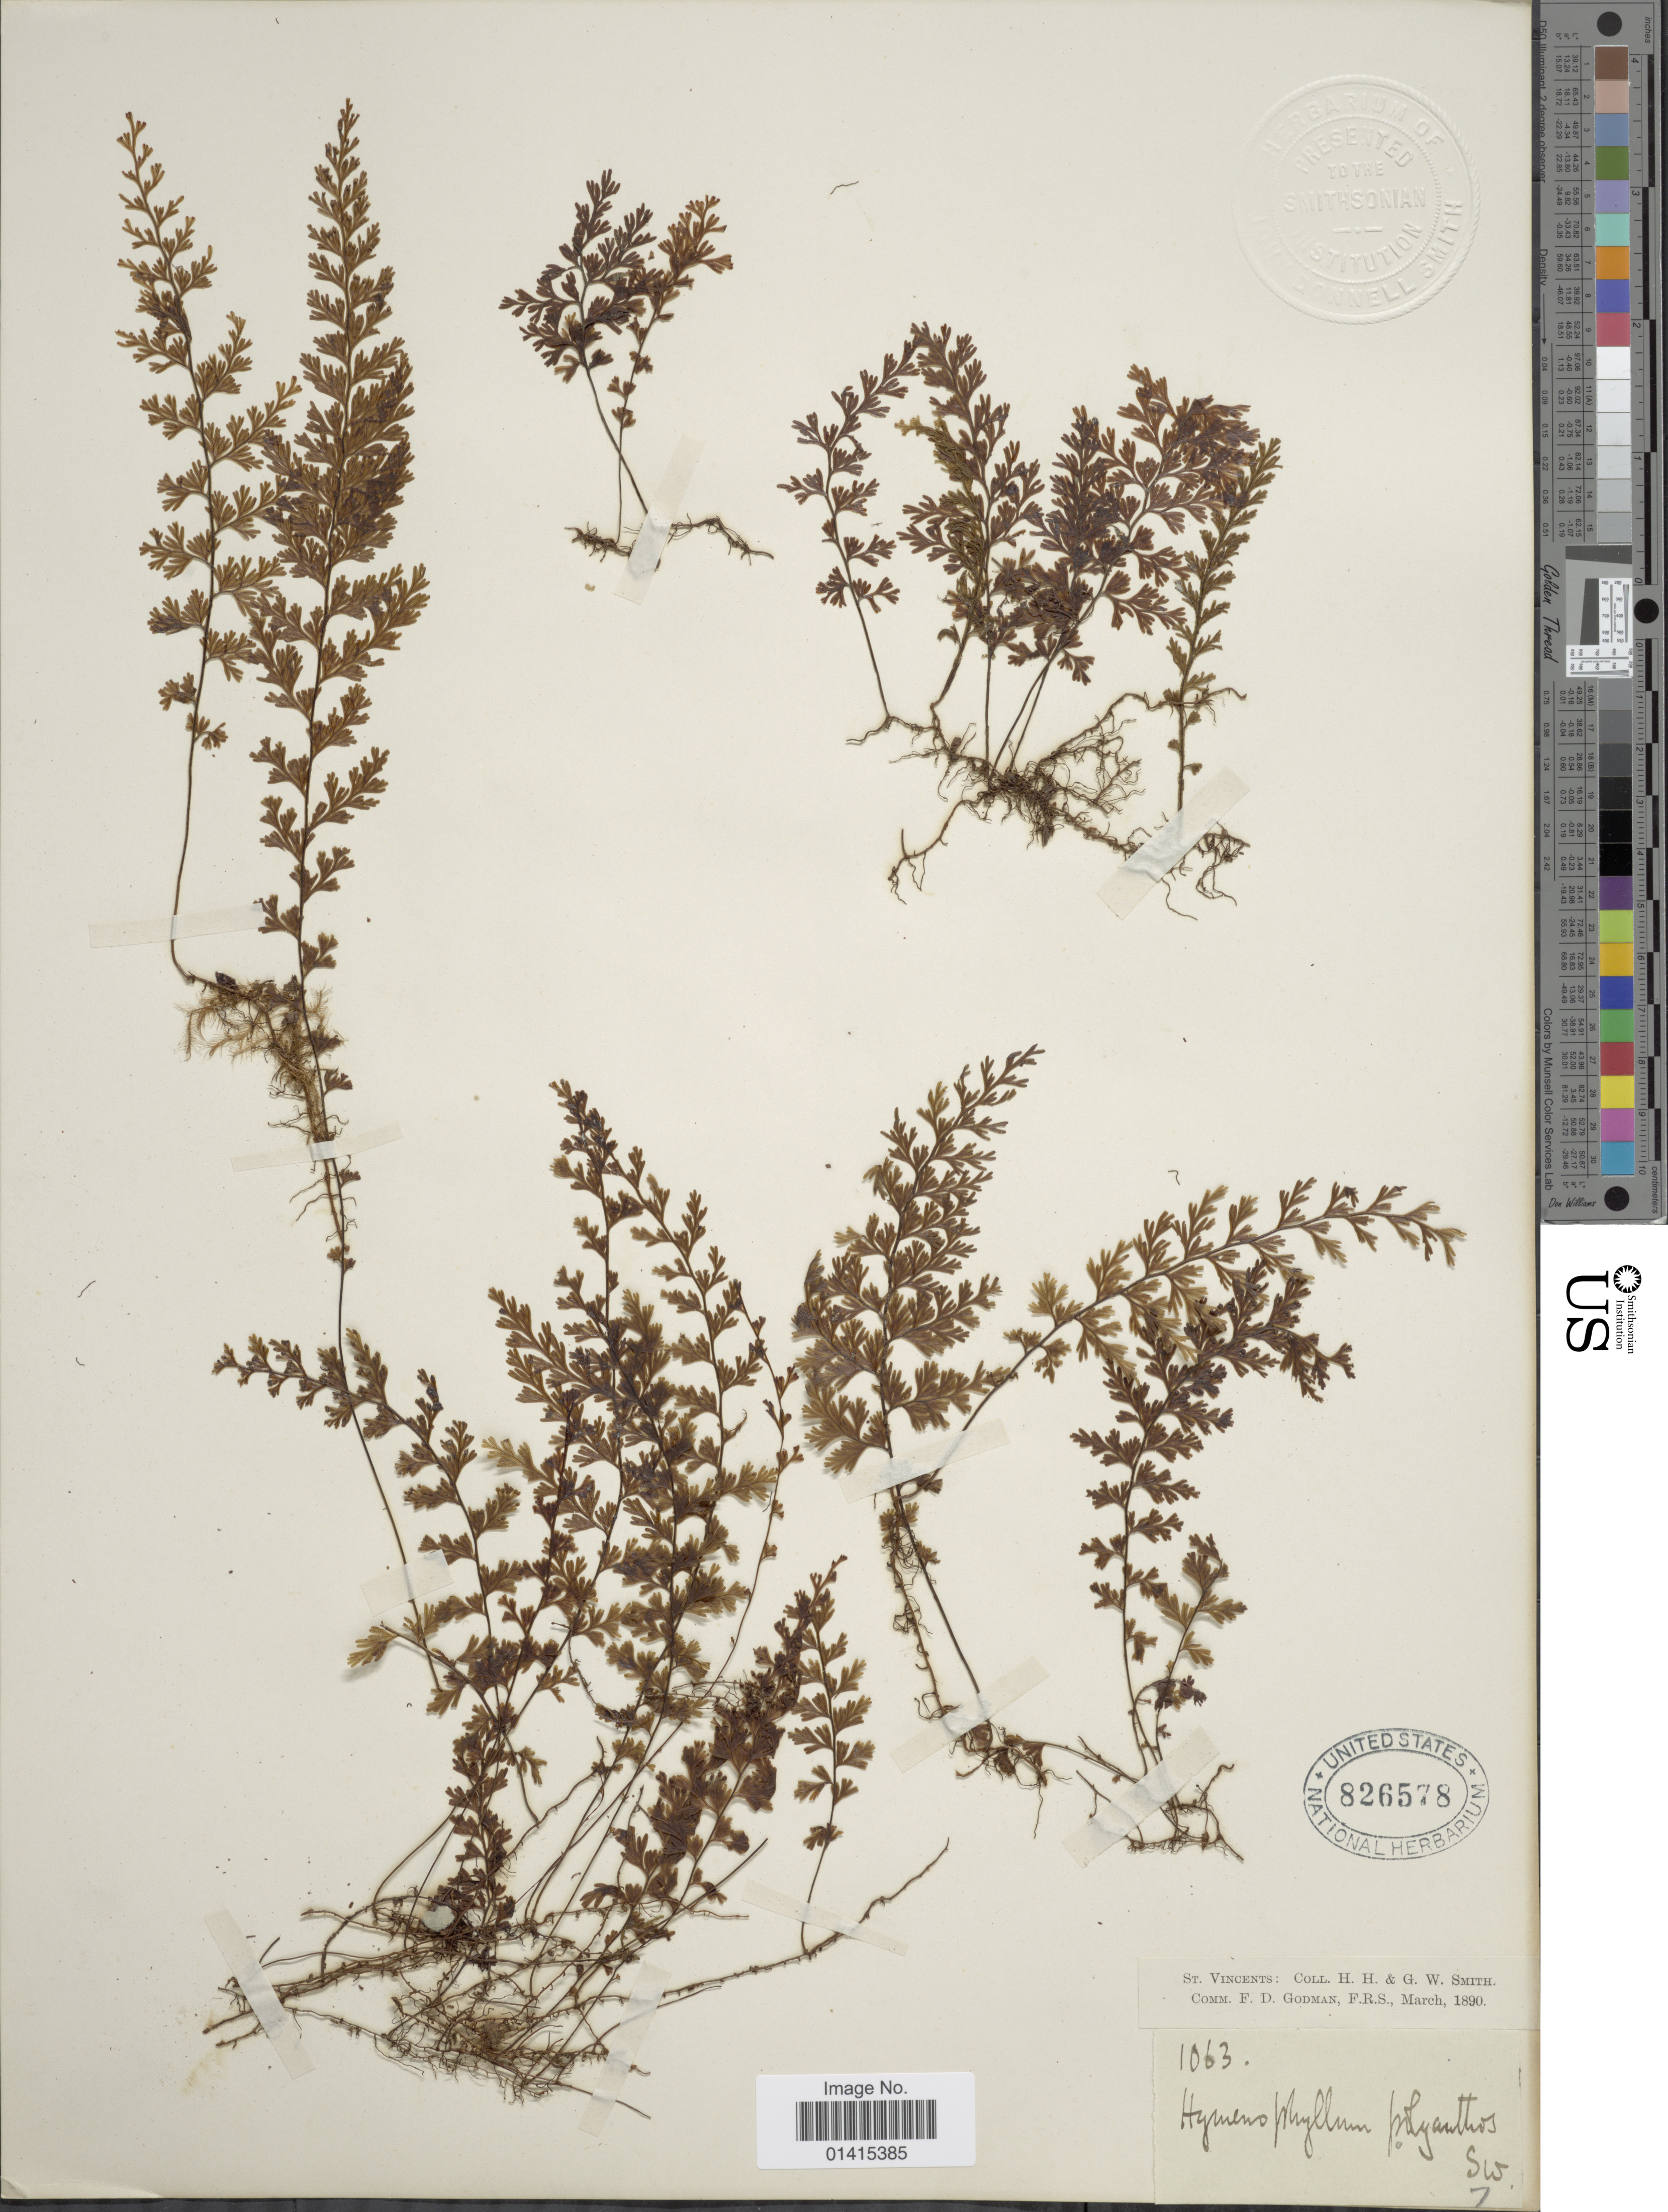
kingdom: Plantae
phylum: Tracheophyta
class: Polypodiopsida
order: Hymenophyllales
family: Hymenophyllaceae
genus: Hymenophyllum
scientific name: Hymenophyllum polyanthos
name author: (Sw.) Sw.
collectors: H. H. Smith & G. Smith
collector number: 1063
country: St. Vincent - Grenadines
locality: St. Vincents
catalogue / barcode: US 826578